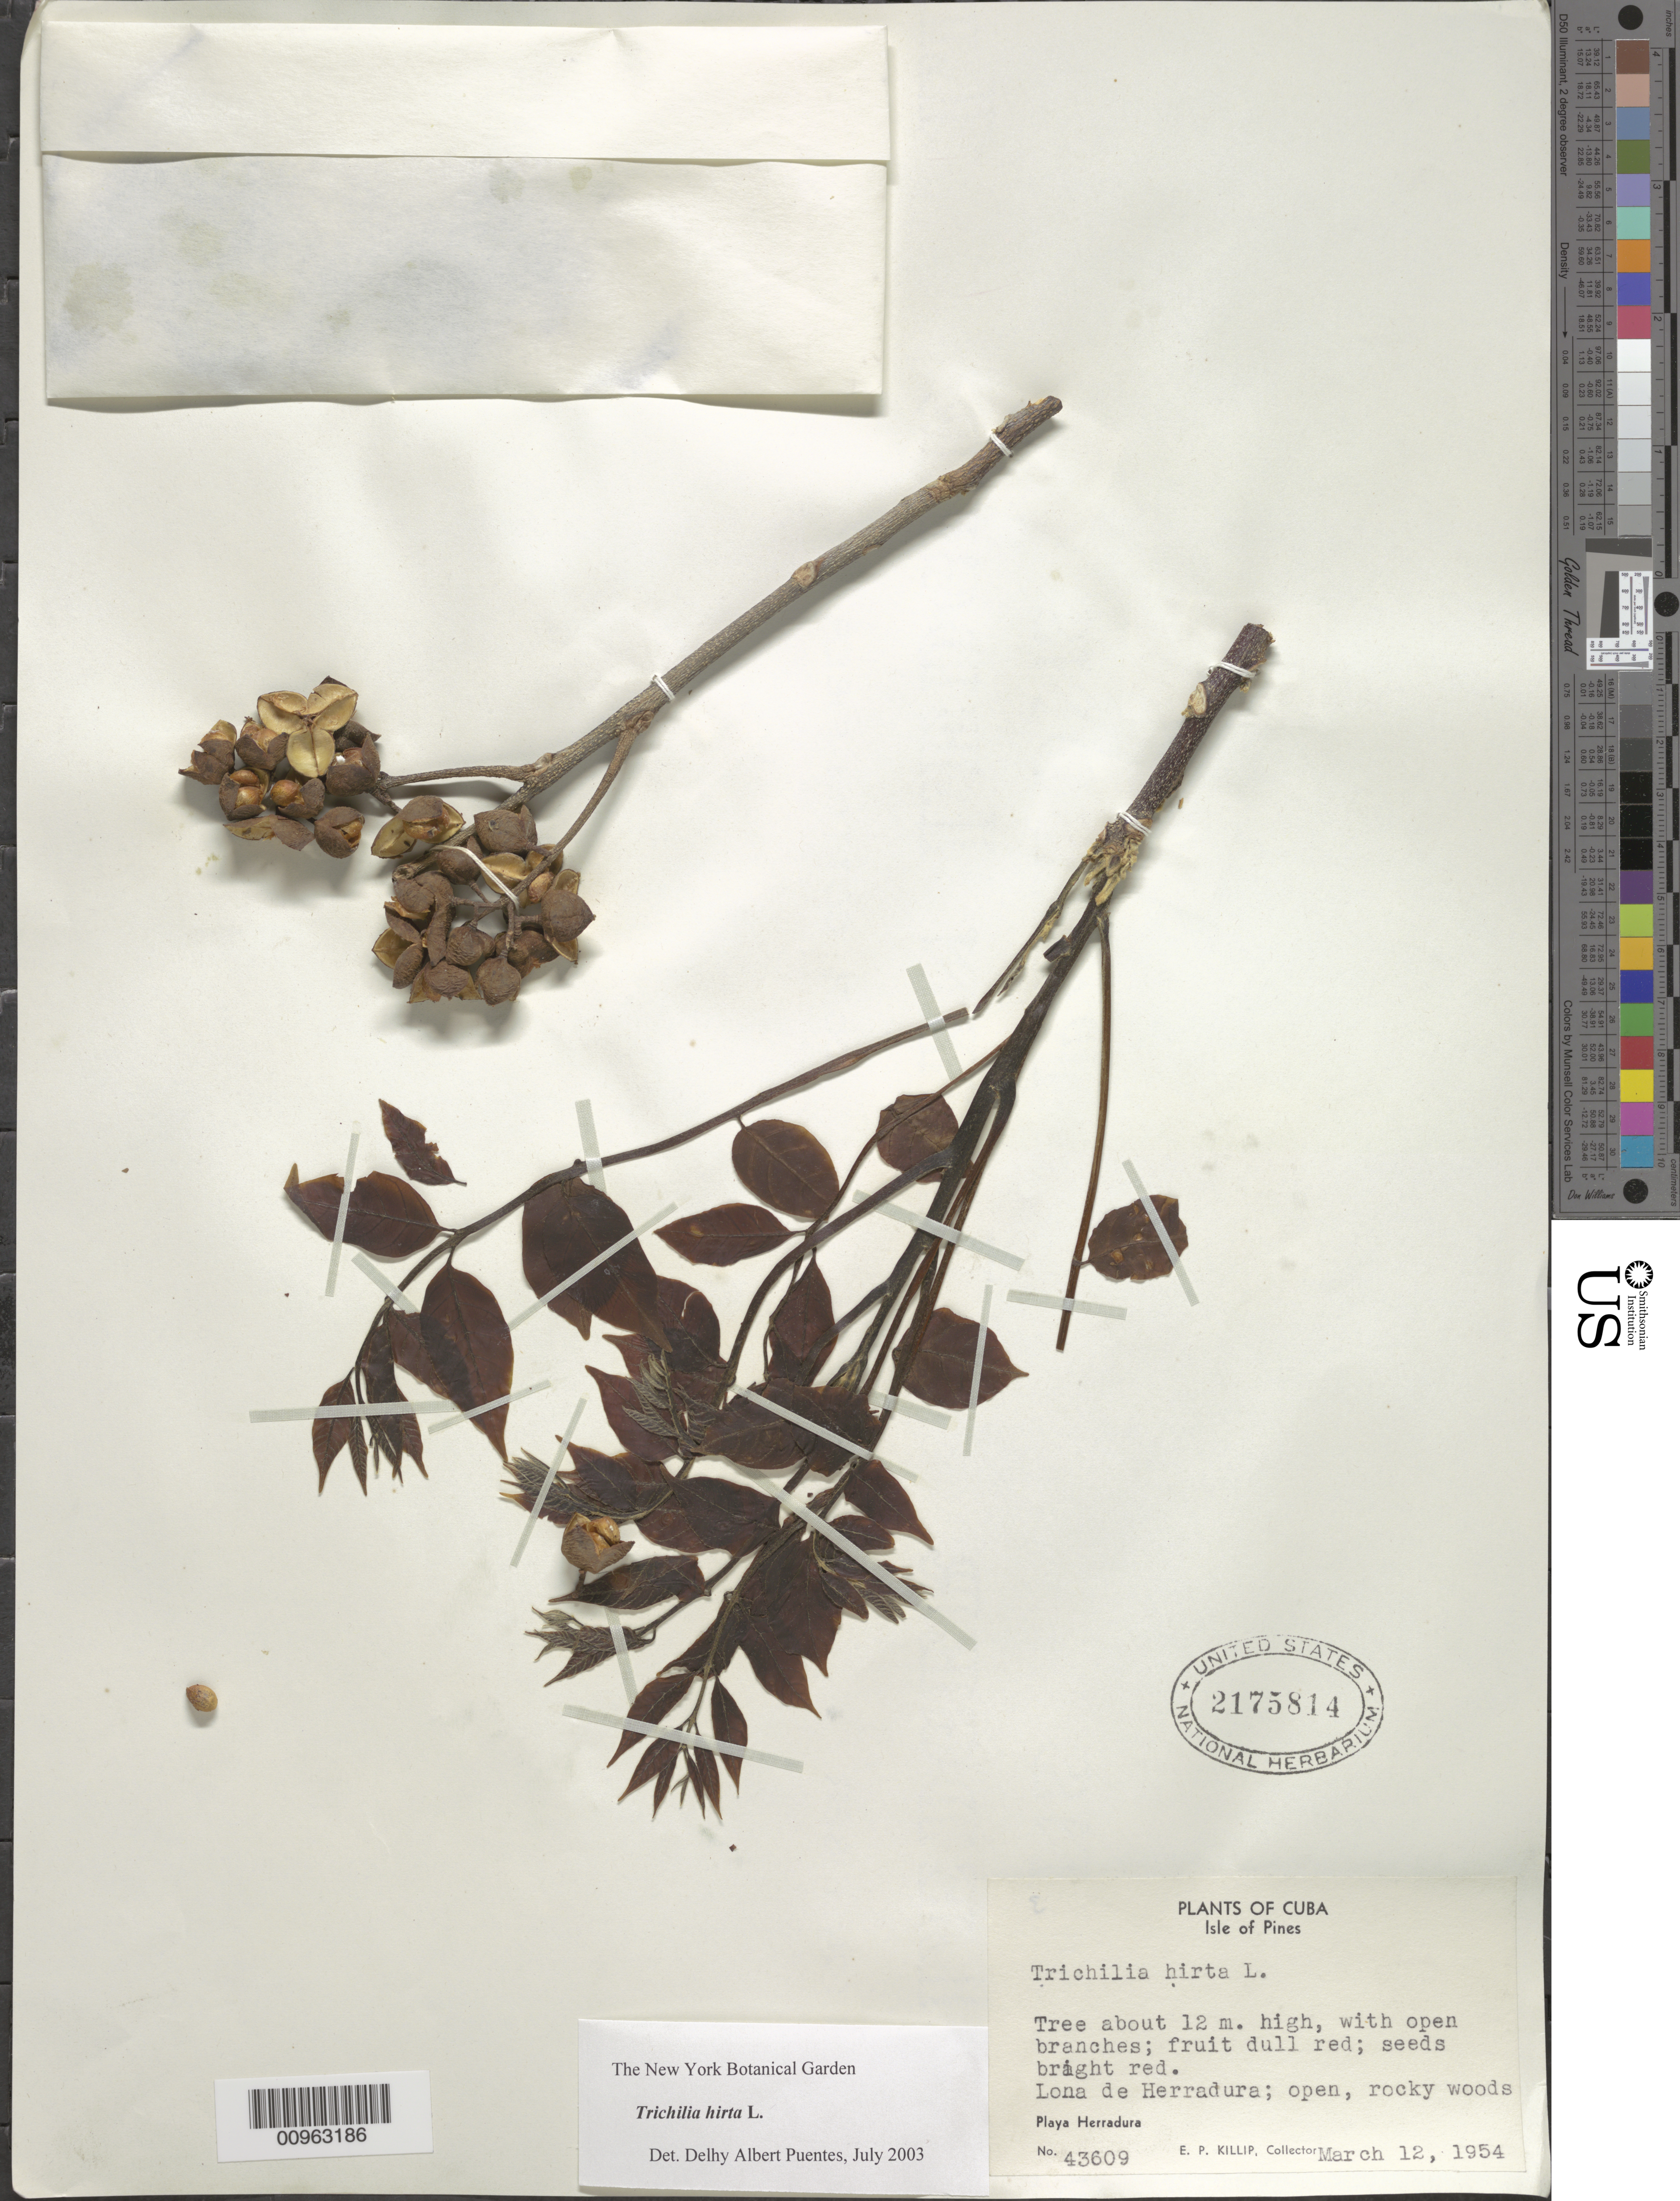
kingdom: Plantae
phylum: Tracheophyta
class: Magnoliopsida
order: Sapindales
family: Meliaceae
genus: Trichilia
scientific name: Trichilia hirta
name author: L.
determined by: Puentes, D. A.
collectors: E. P. Killip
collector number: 43609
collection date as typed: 12 Mar 1954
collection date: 1954-03-12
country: Cuba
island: Isla de la Juventud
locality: Playa Herradura, Lona de Herradura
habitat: Open, rocky woods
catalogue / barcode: US 2175814